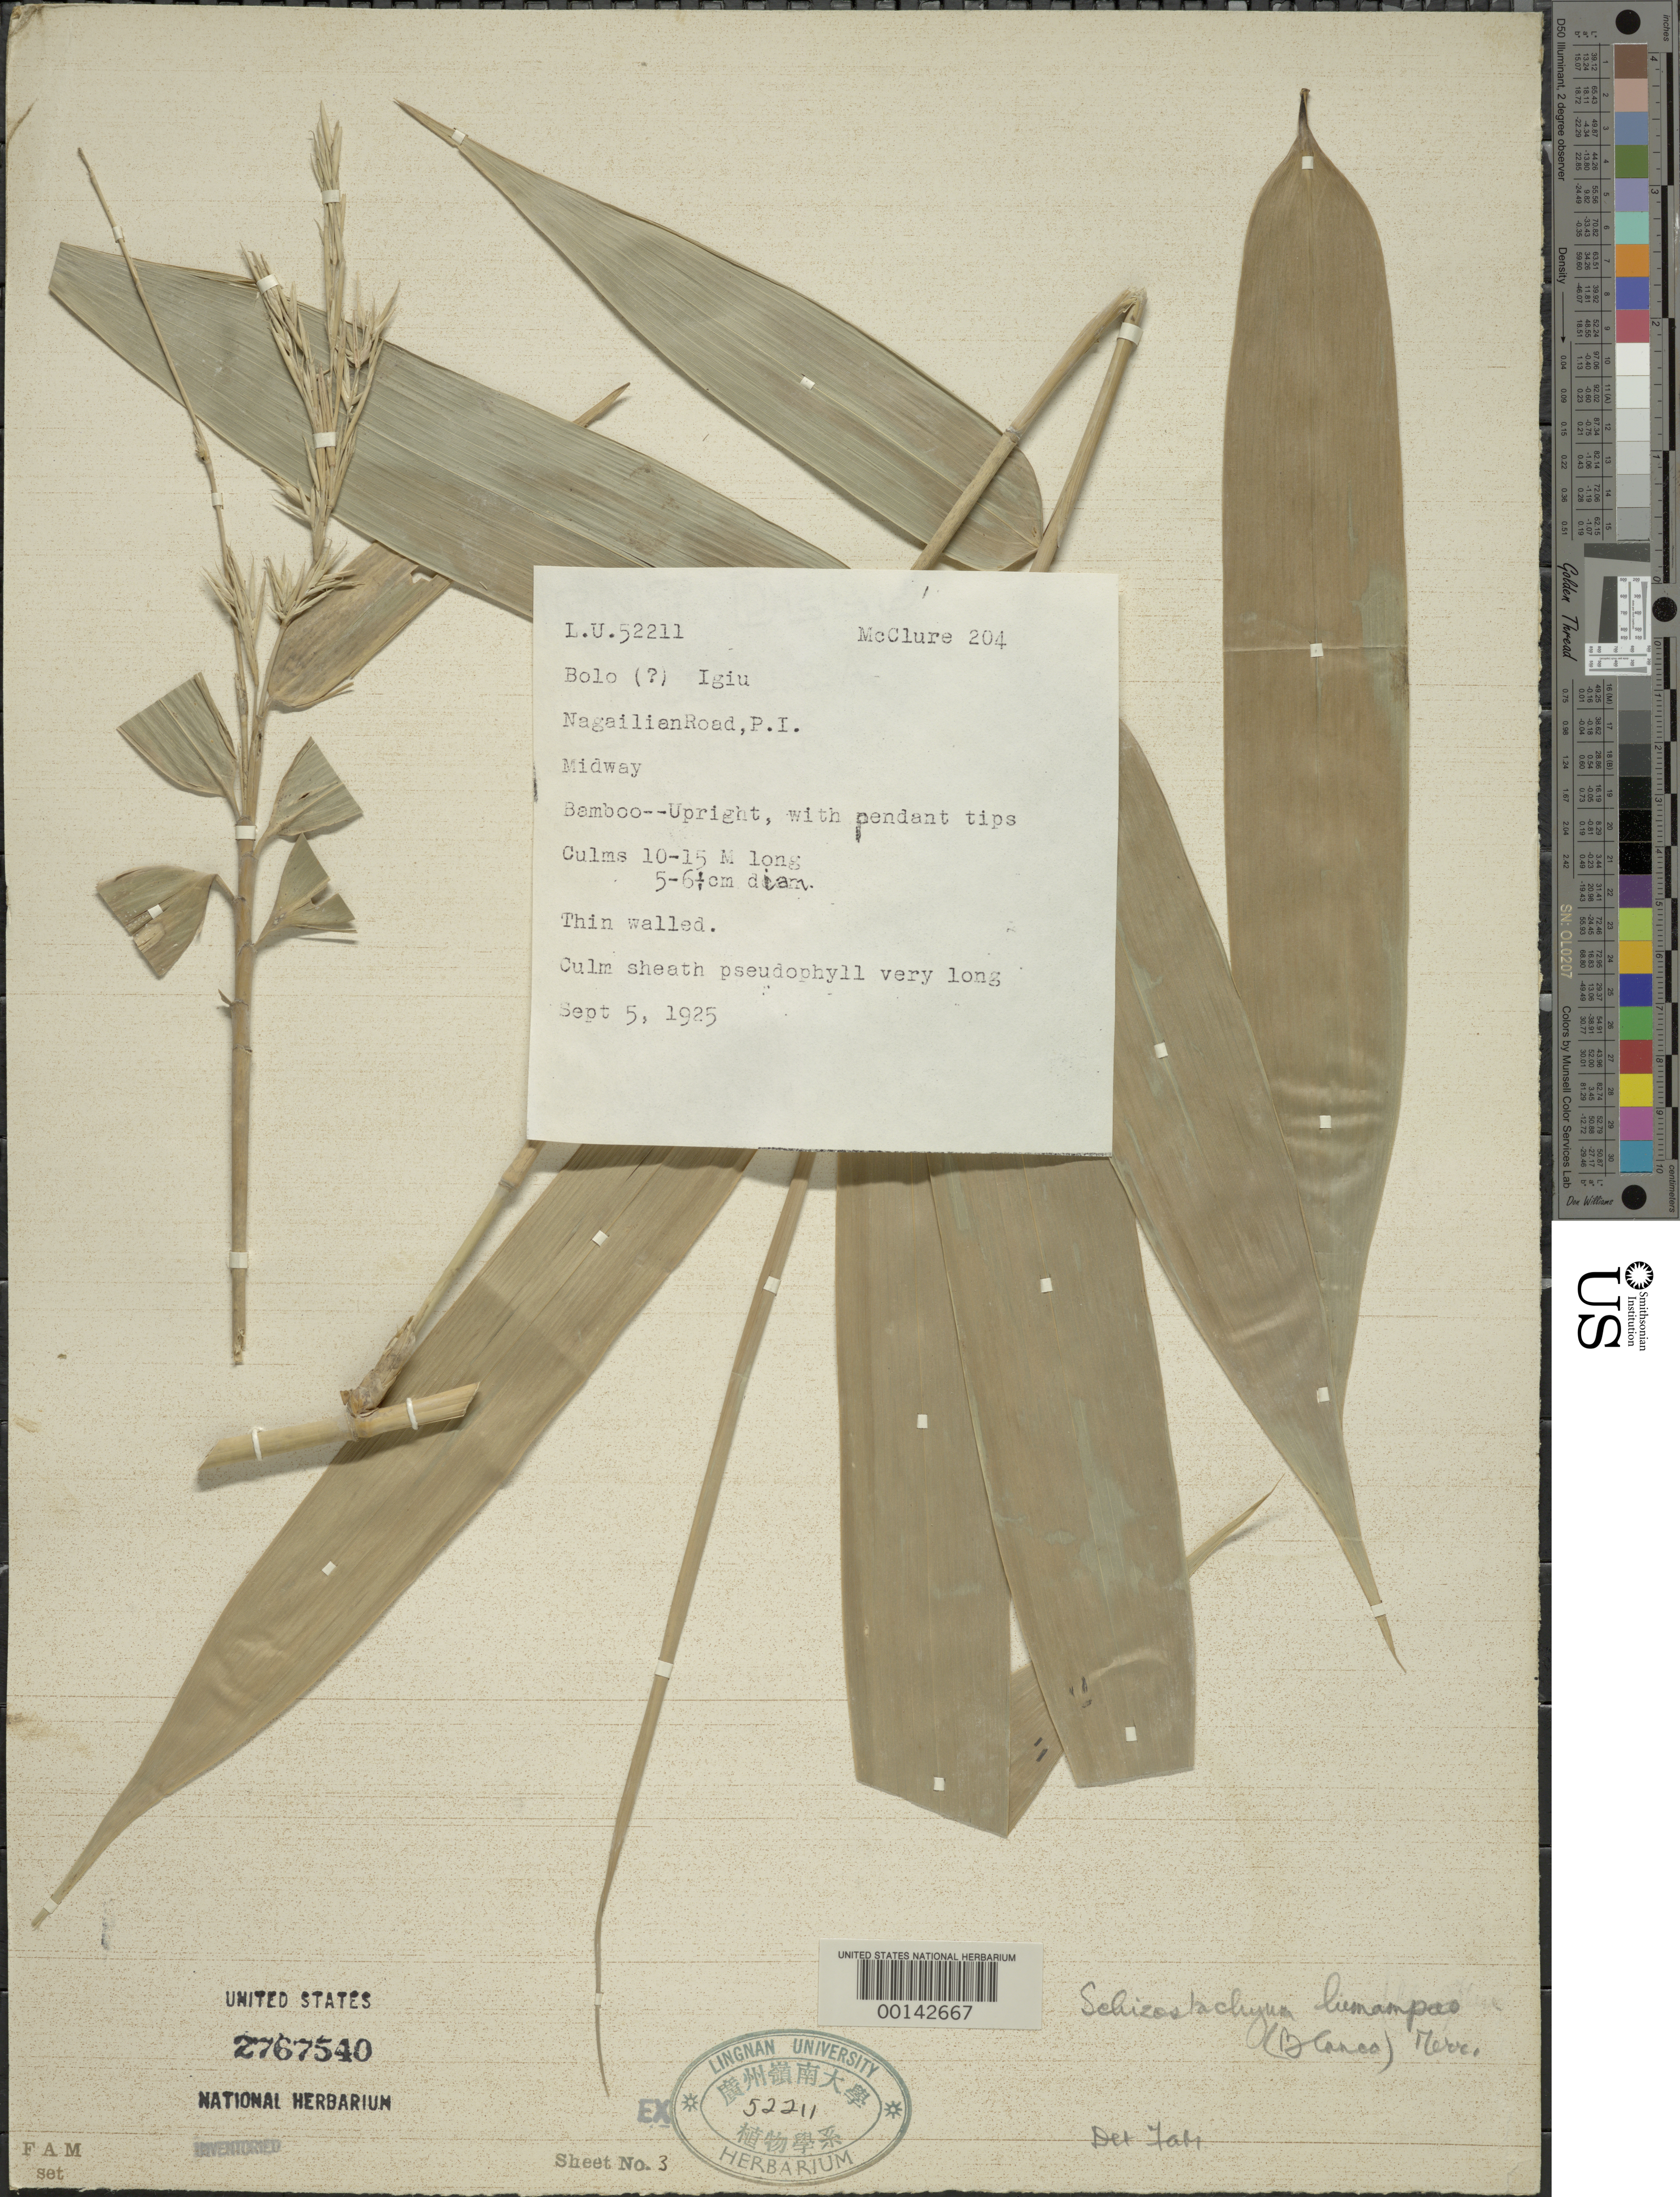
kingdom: Plantae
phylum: Tracheophyta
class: Liliopsida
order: Poales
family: Poaceae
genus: Schizostachyum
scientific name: Schizostachyum lumampao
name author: (Blanco) Merr.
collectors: F. A. McClure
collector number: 204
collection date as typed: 05 Sep 1925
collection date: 1925-09-05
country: Philippines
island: Luzon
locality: Benguet, nagailian rd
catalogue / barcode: US 2767540